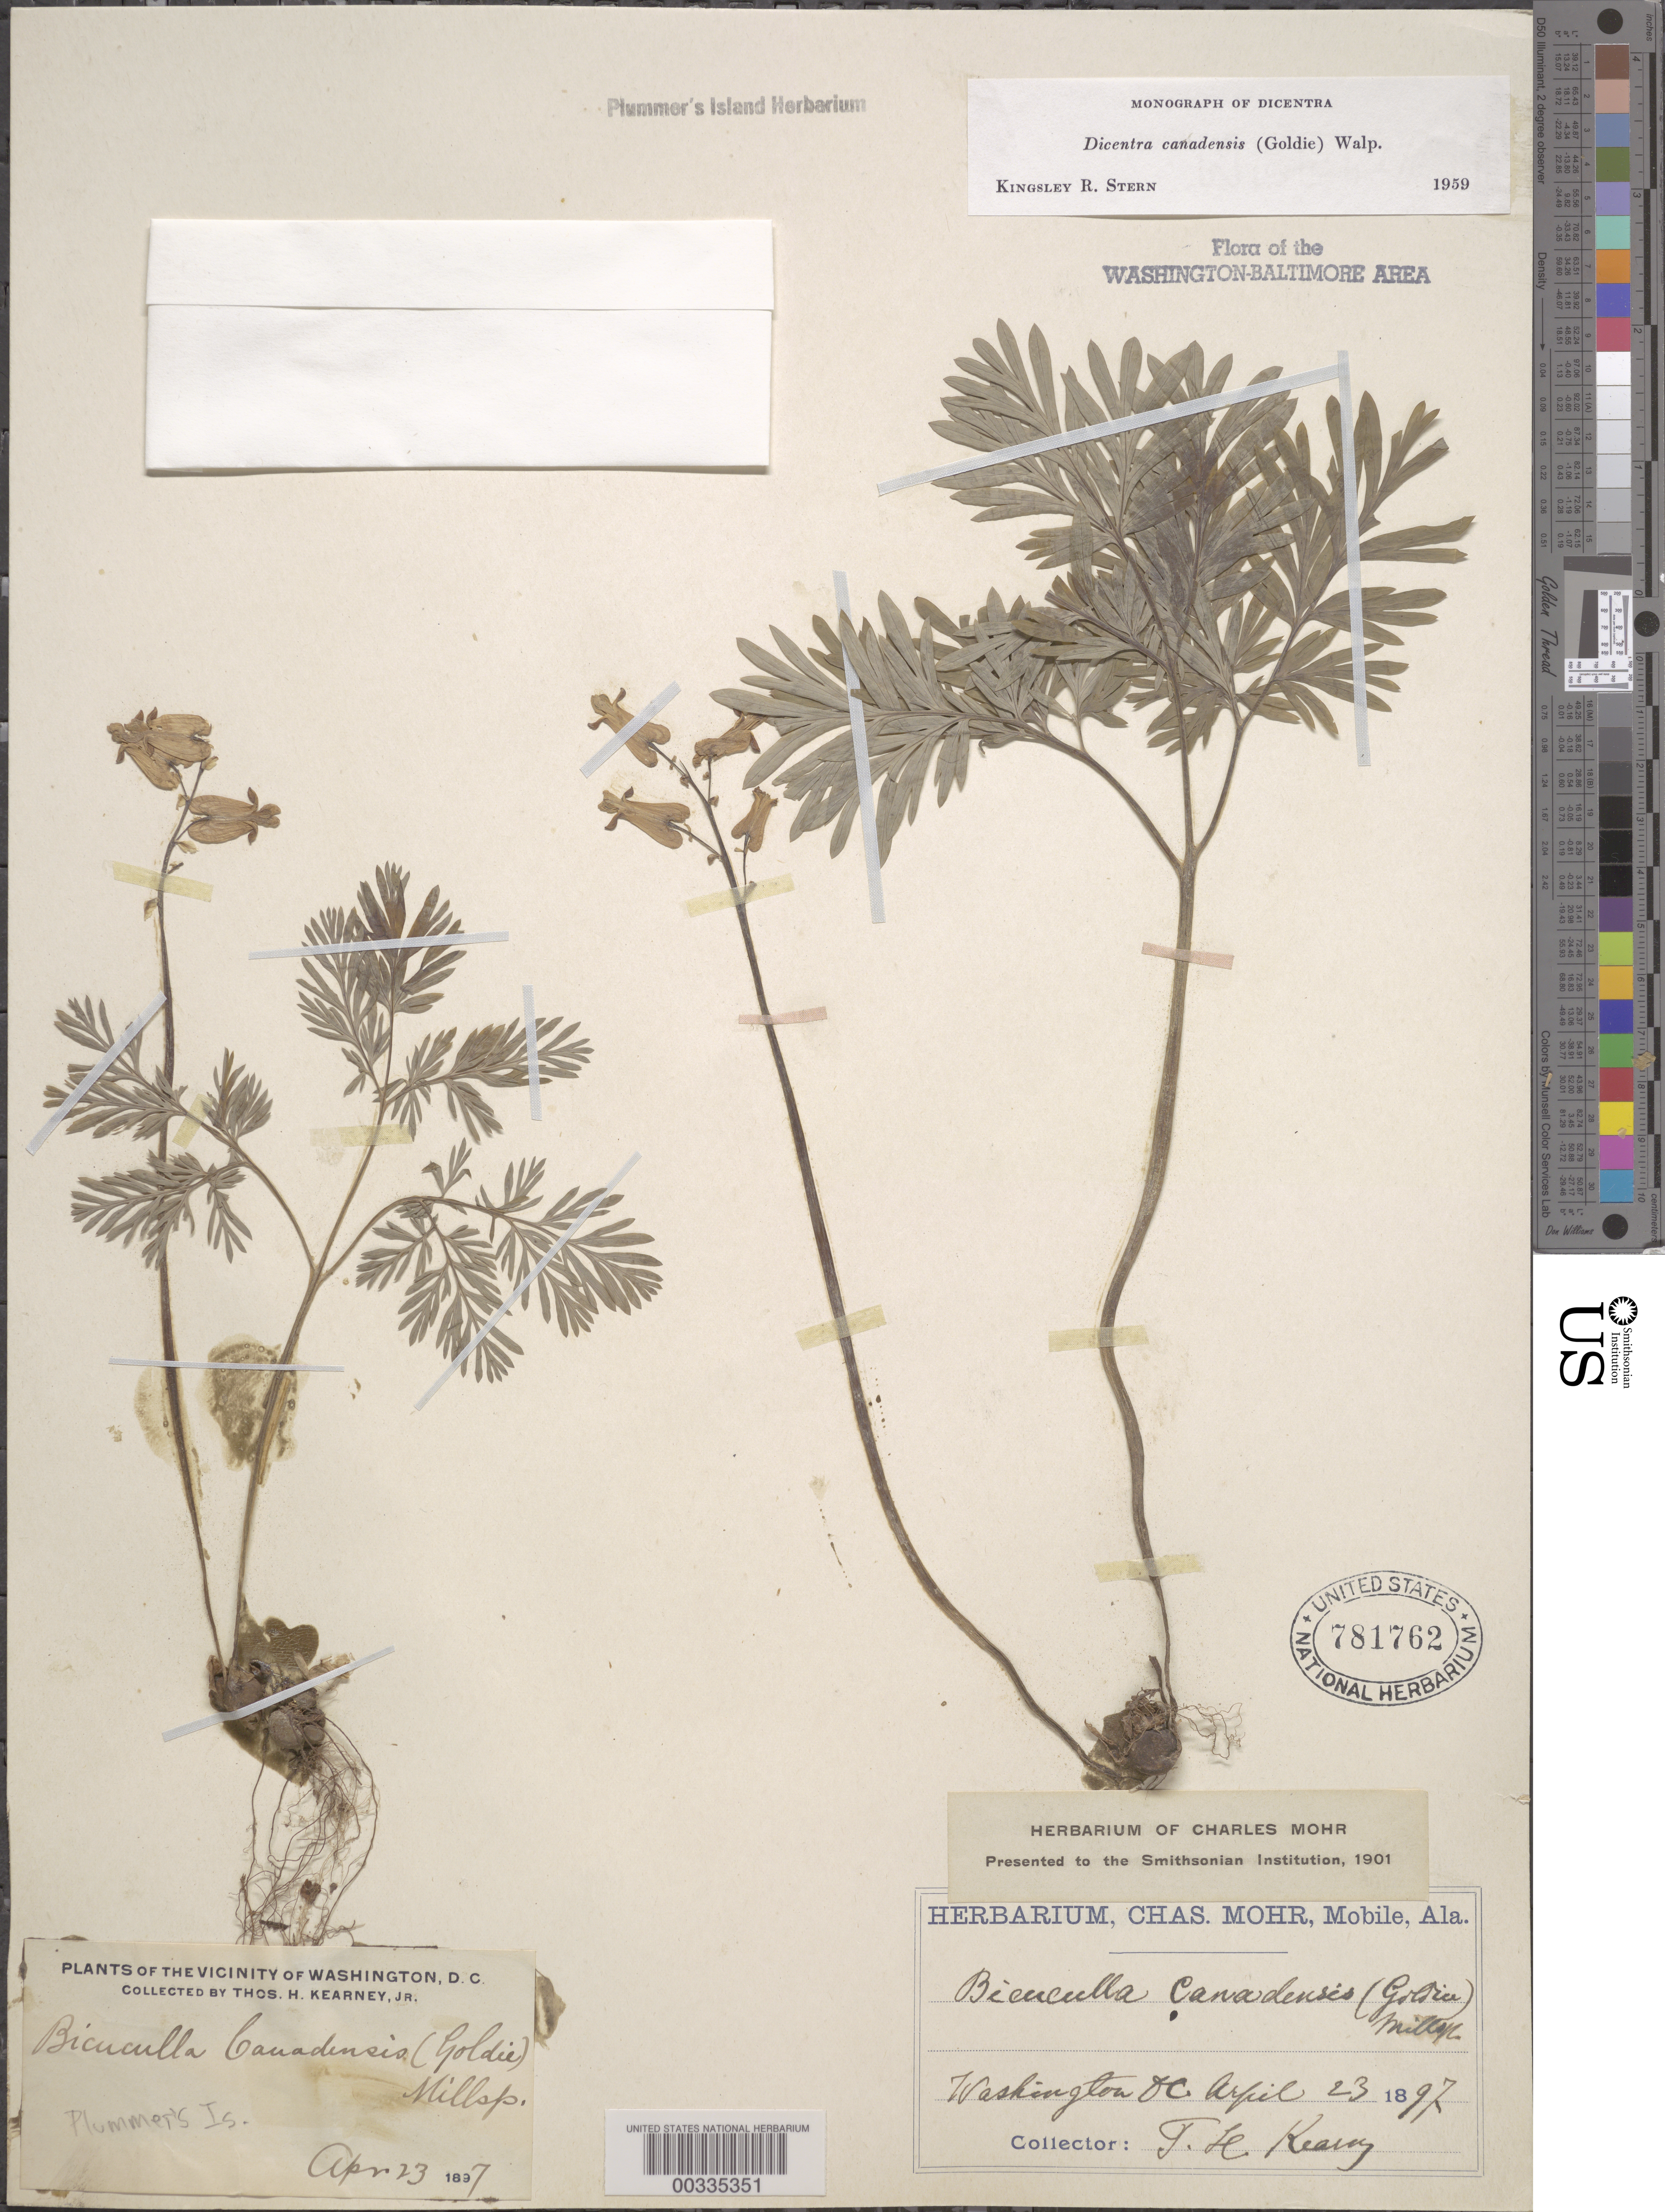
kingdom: Plantae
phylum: Tracheophyta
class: Magnoliopsida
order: Ranunculales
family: Papaveraceae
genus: Dicentra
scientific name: Dicentra canadensis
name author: (Goldie) Walp.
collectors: T. H. Kearney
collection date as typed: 23 Apr 1897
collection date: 1897-04-23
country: United States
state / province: Maryland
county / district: Montgomery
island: Plummers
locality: Plummer's Island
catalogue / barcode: US 781762